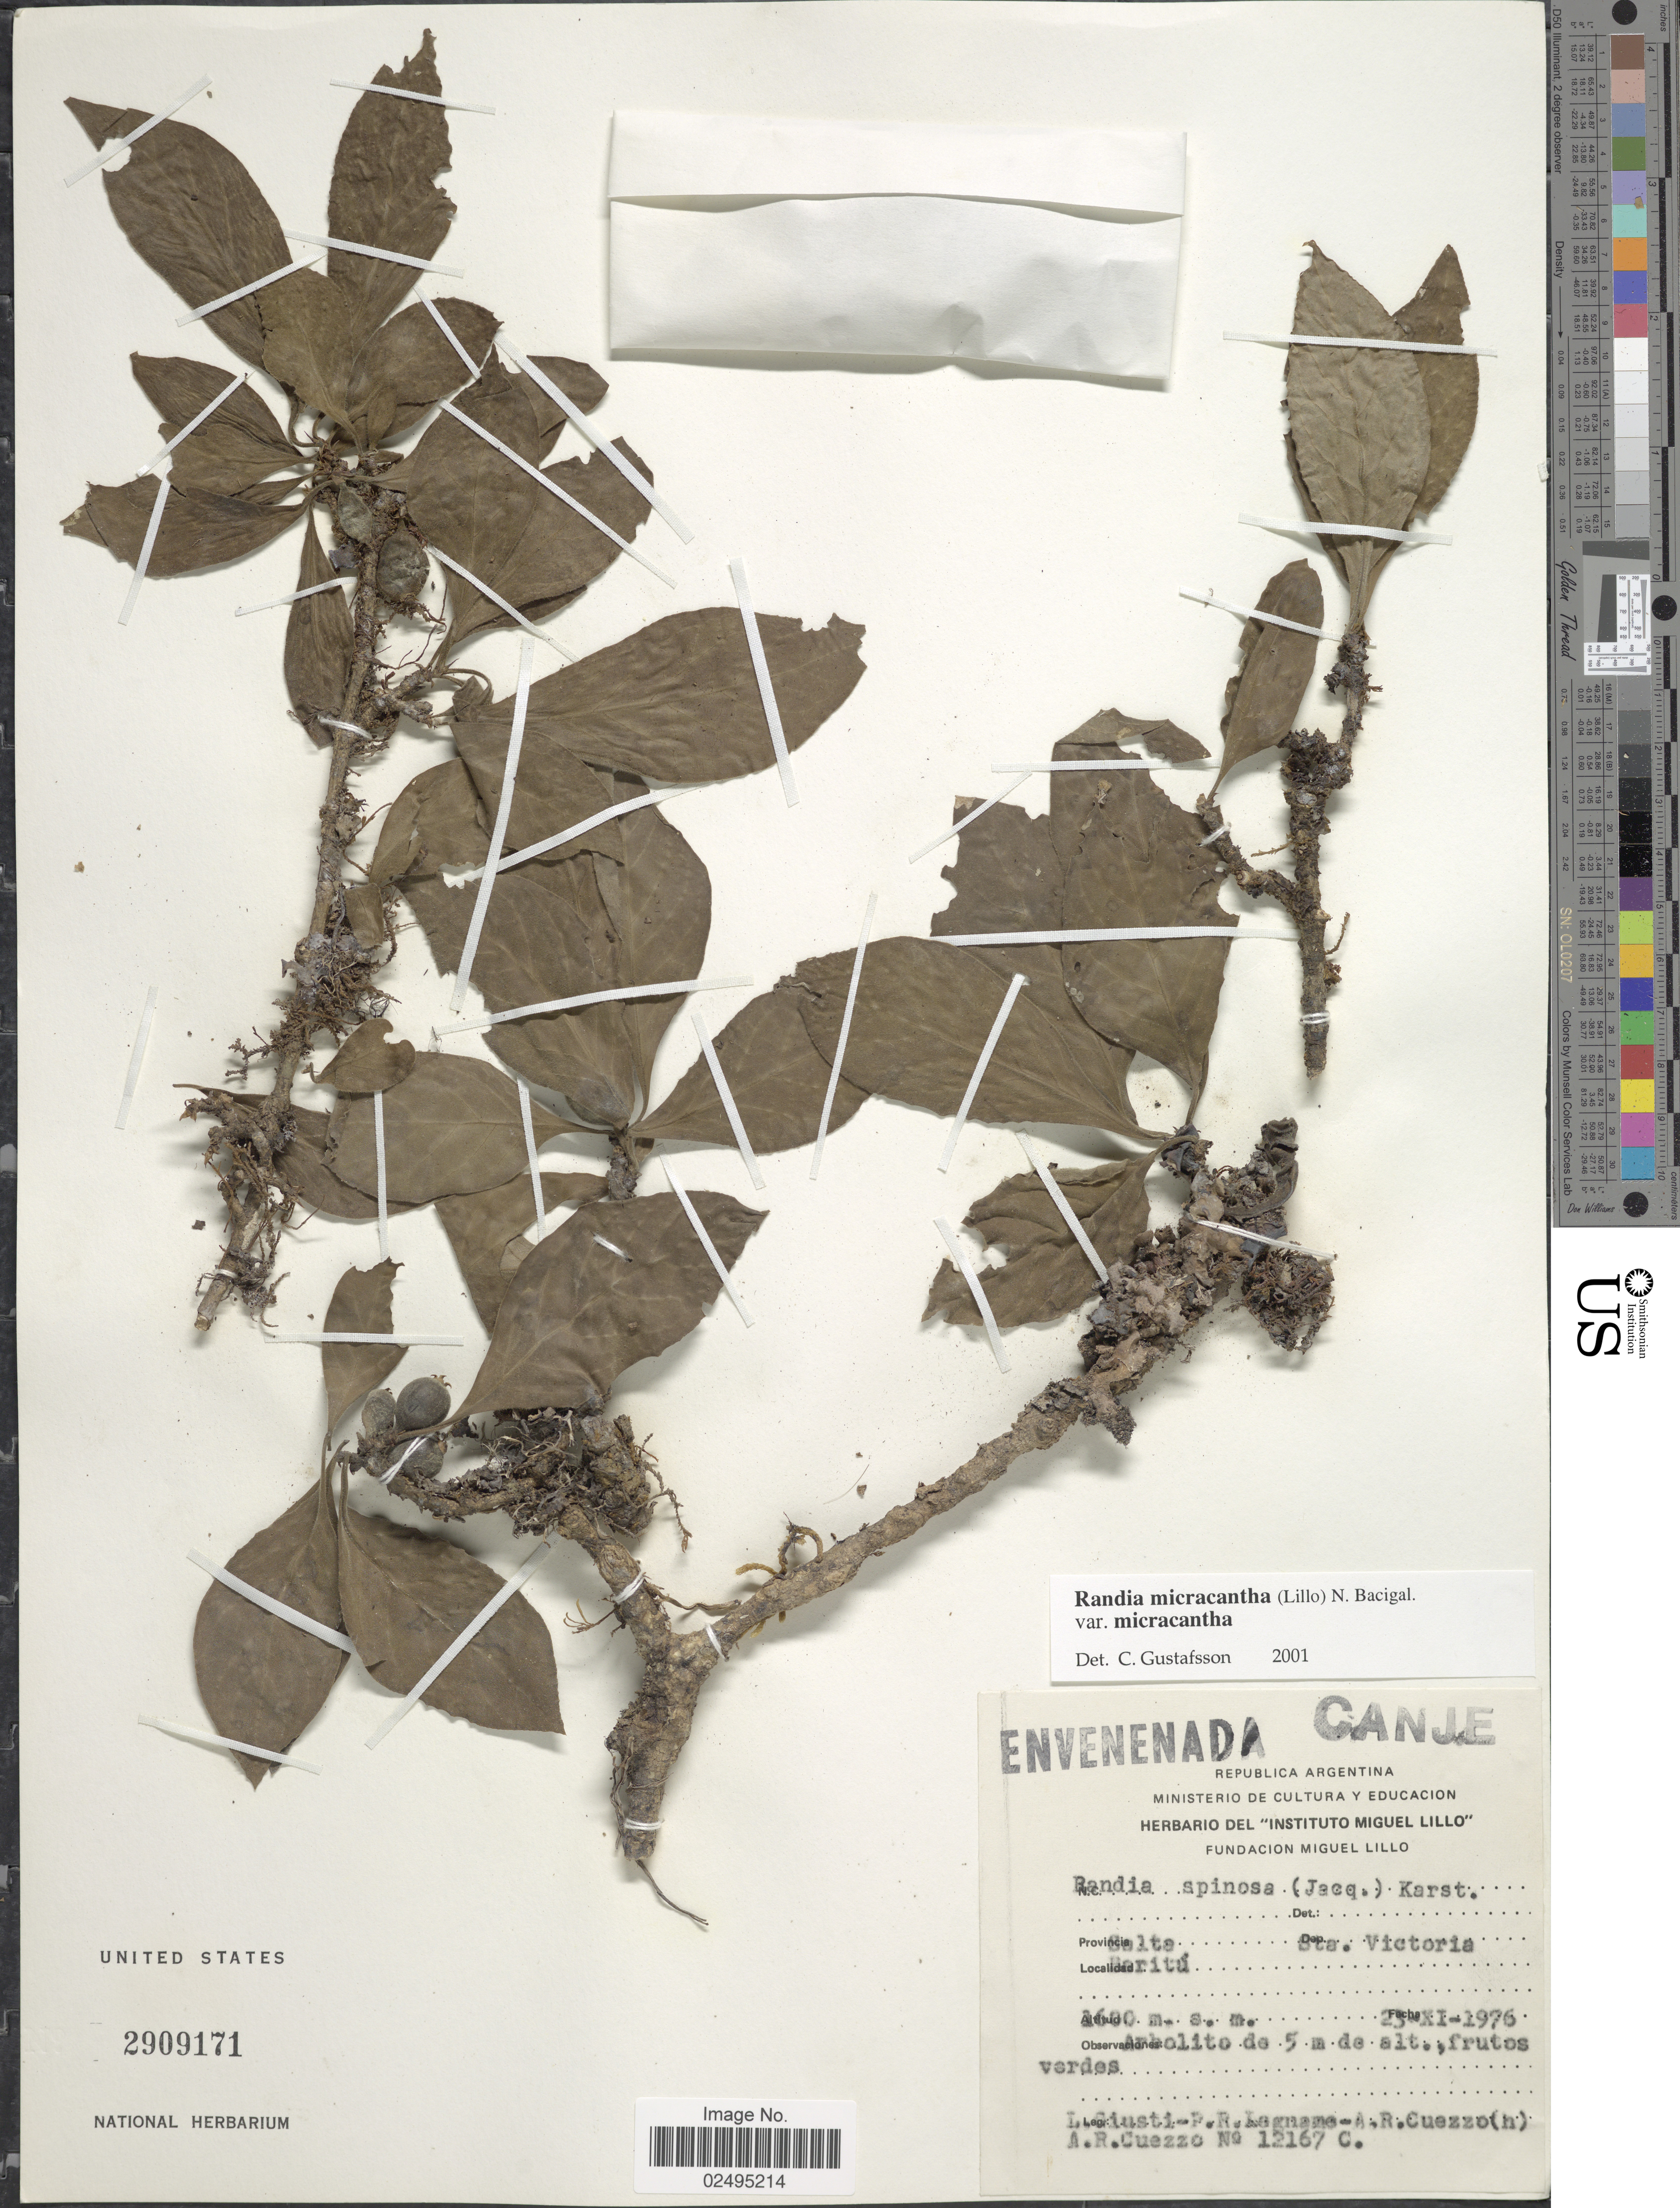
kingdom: Plantae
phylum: Tracheophyta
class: Magnoliopsida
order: Gentianales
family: Rubiaceae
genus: Randia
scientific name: Randia micracantha var. micracantha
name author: (Schult.) DC.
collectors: L. Giusti, P. Lagnamo, A. Cuezzo & A. Cuezzo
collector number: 12167C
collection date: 1976-11-25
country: Argentina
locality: Provincia Salta, Dep. Sta. Victoria, Baritu.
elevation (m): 1600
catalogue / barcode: US 2909171